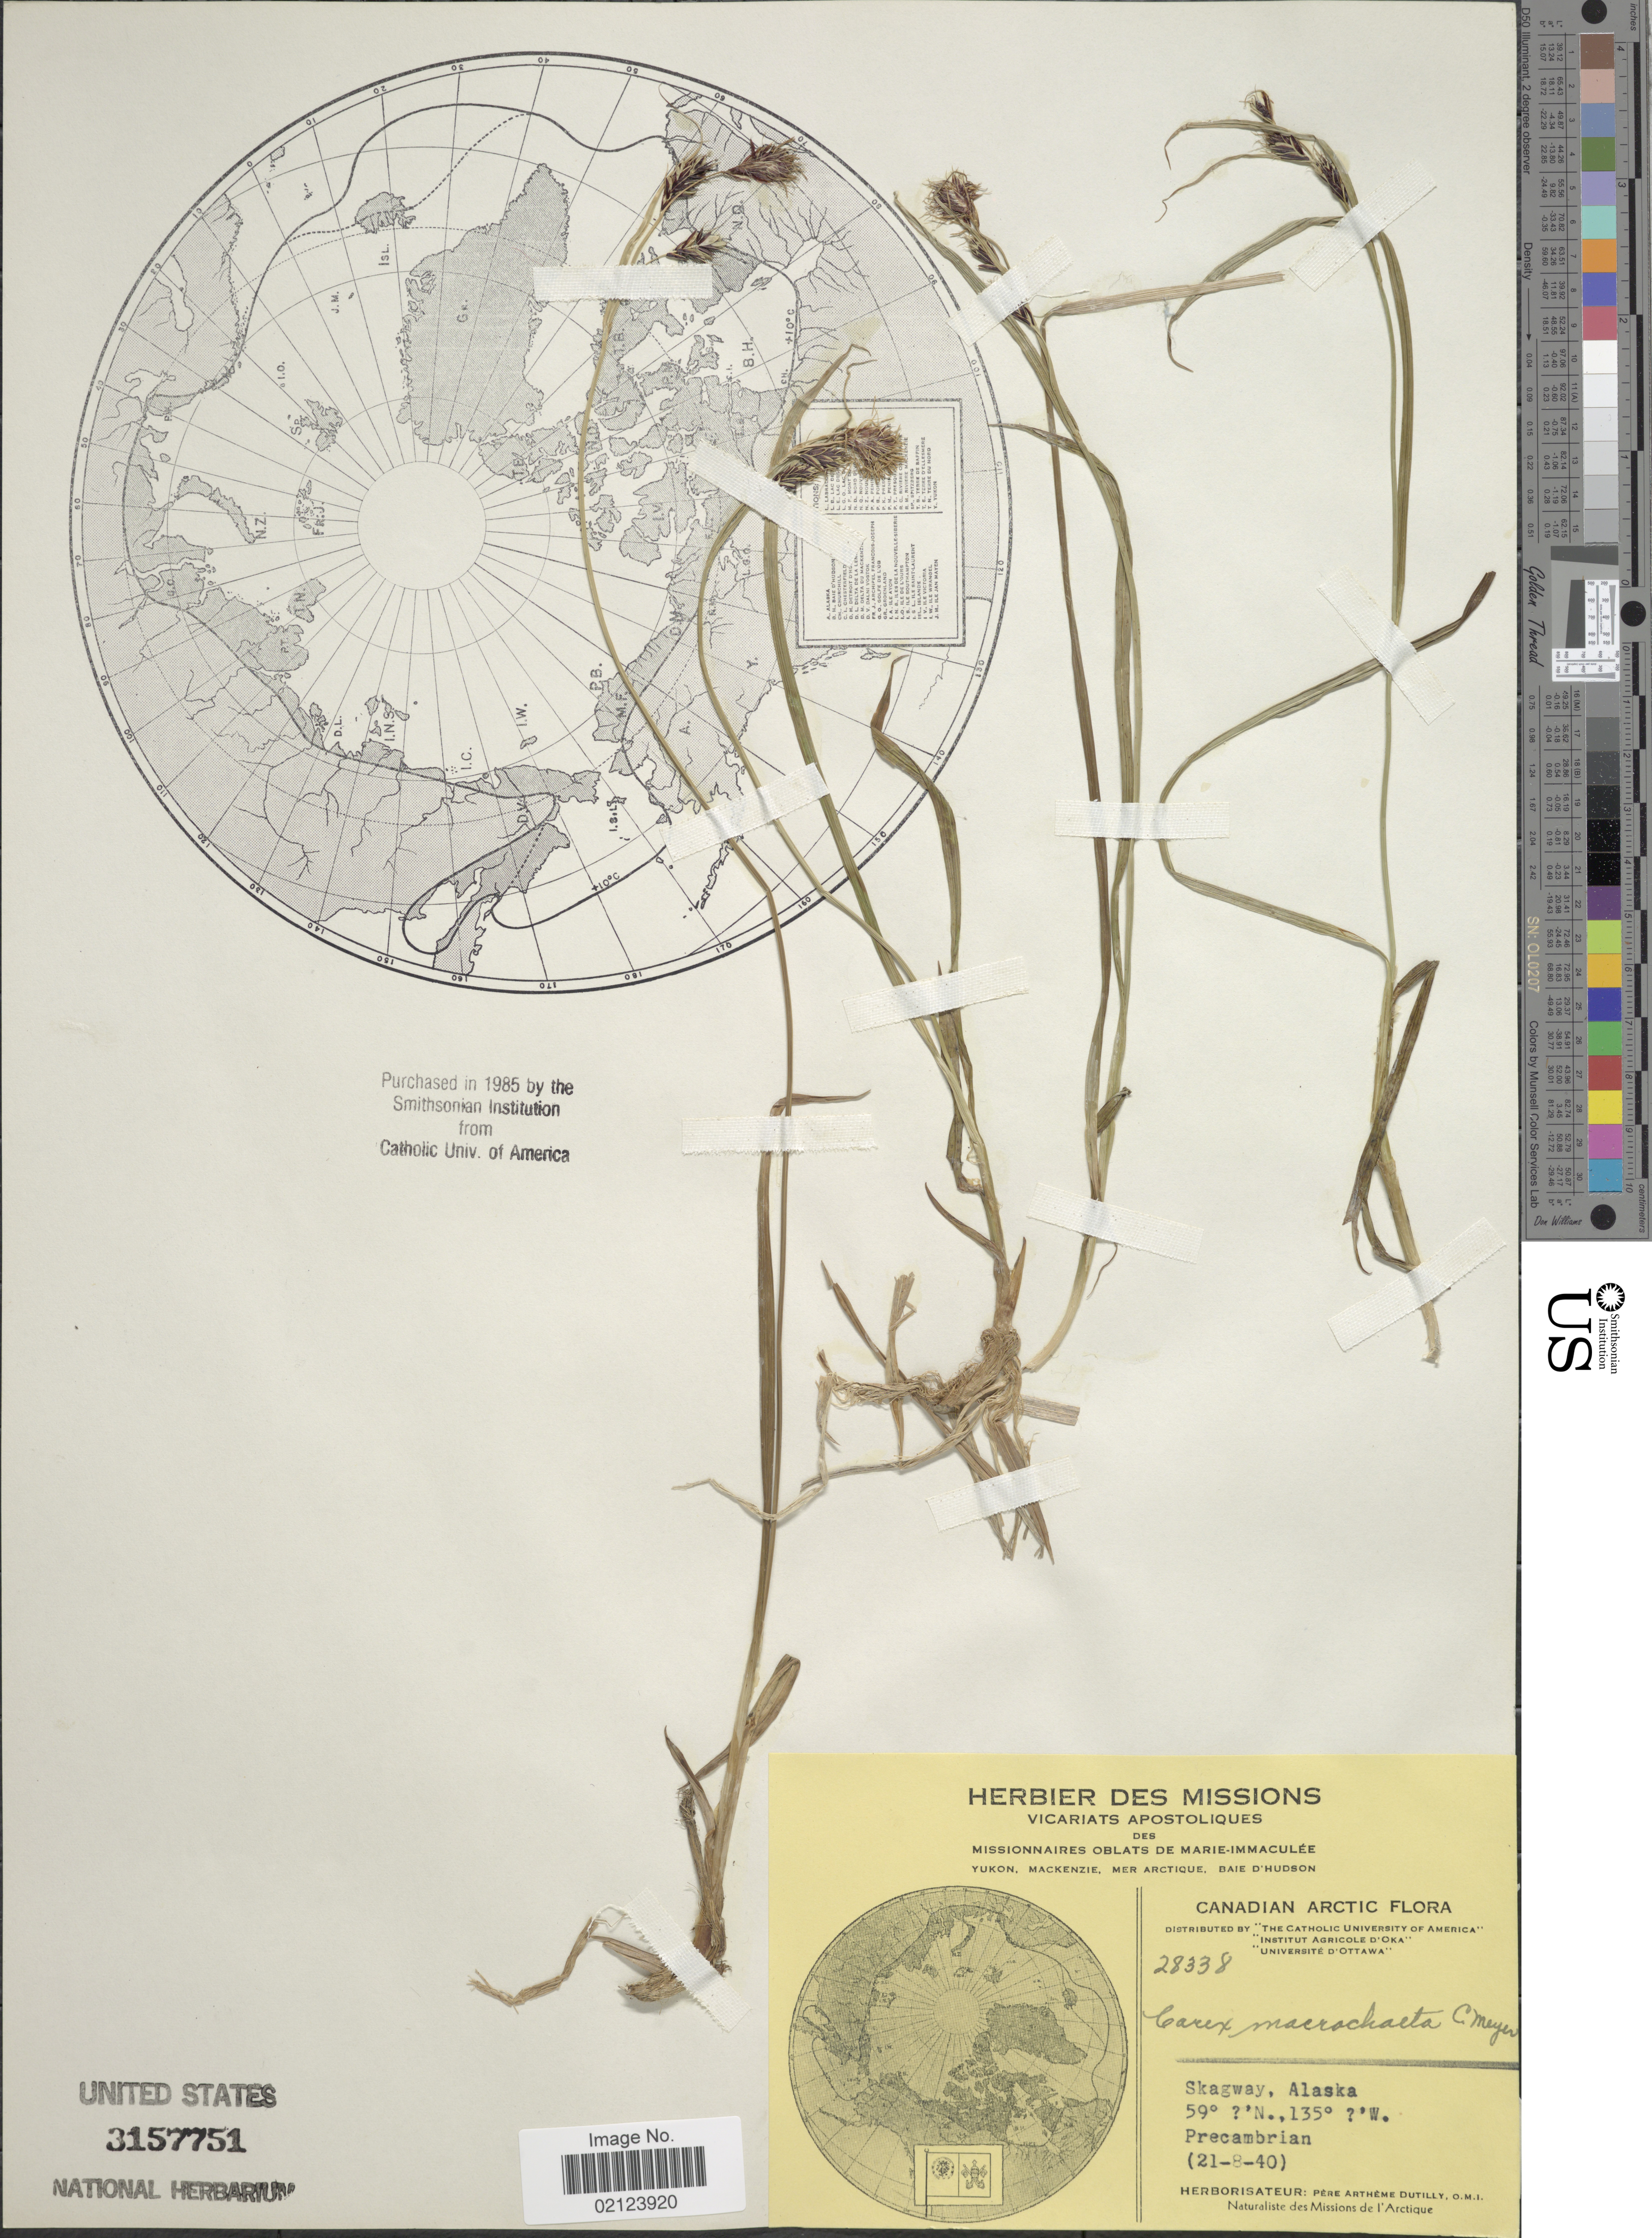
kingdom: Plantae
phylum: Tracheophyta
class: Liliopsida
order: Poales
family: Cyperaceae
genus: Carex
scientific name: Carex macrochaeta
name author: C.A. Mey.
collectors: A. Dutilly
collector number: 28338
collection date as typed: Transcribed d/m/y: 21/8/40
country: United States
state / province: Alaska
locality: Skagway, Arctic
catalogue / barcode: US 3157751